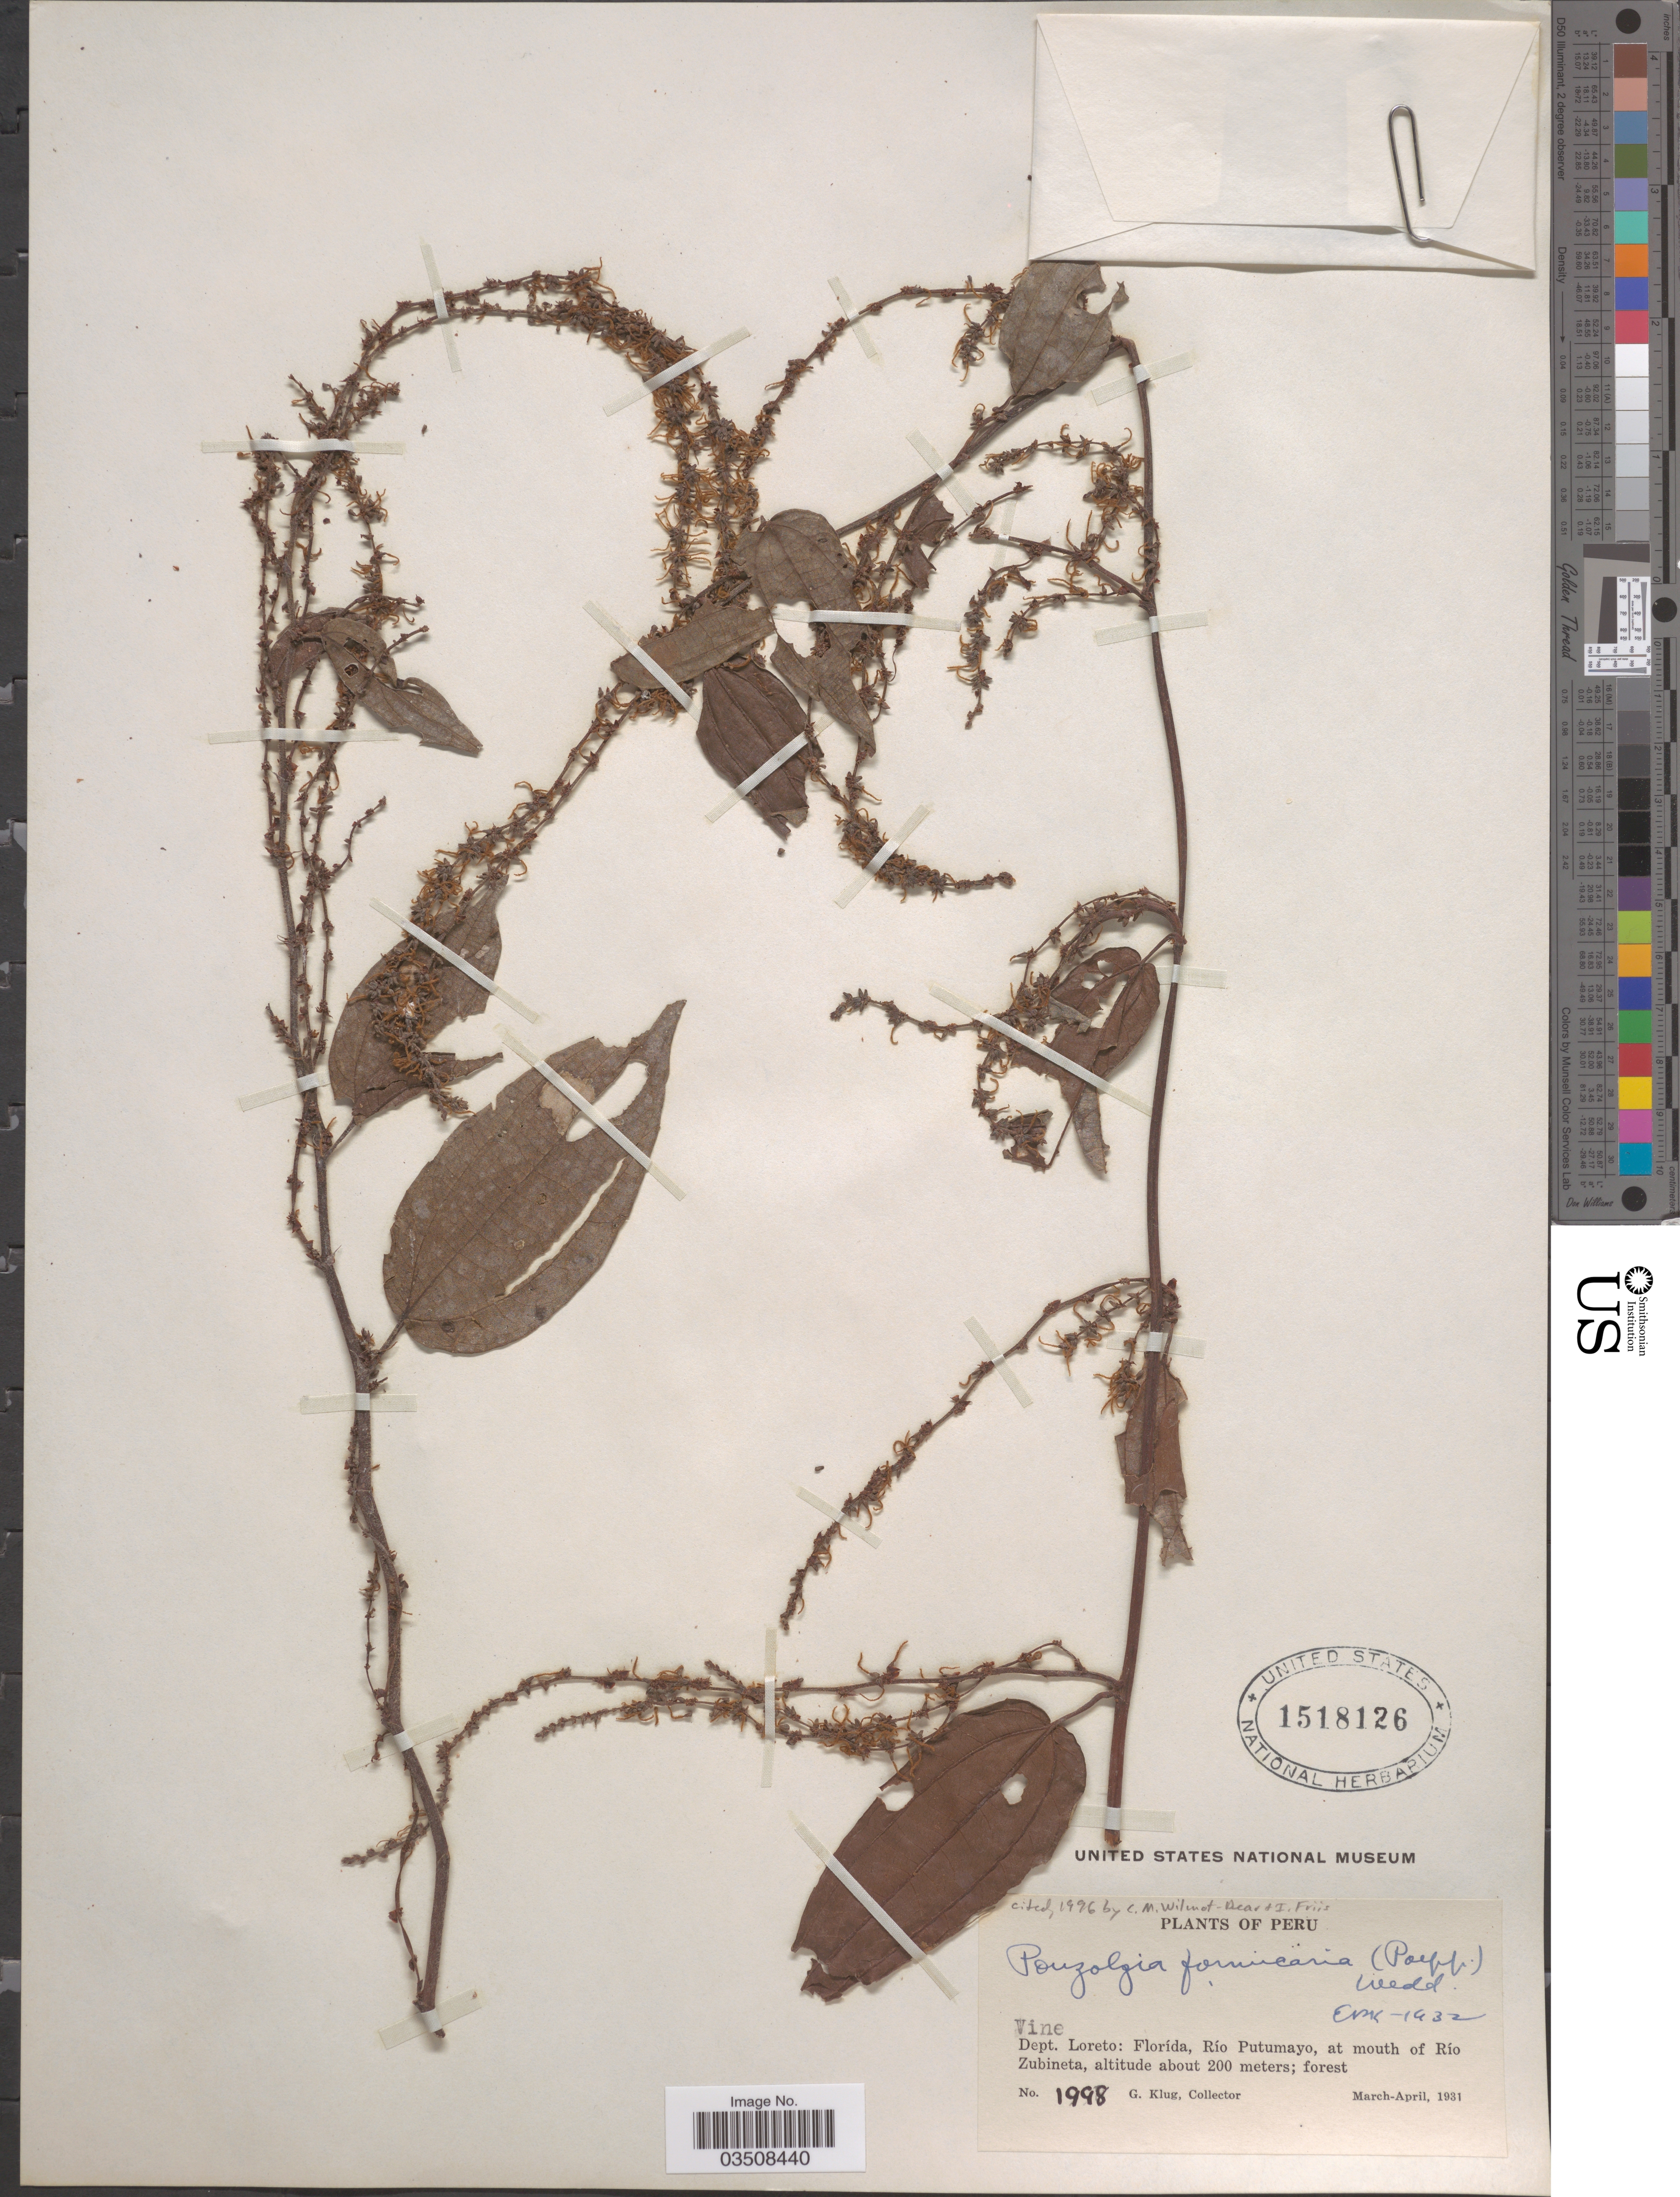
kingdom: Plantae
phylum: Tracheophyta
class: Magnoliopsida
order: Rosales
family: Urticaceae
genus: Pouzolzia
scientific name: Pouzolzia formicaria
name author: (Poepp. ex Wedd.) Wedd.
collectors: G. Klug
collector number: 1998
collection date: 1931-03/1931-04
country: Peru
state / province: Loreto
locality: Dept. Loreto: Florída, Río Putumayo, at mouth of Río Zubineta.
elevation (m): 200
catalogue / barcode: US 1518126